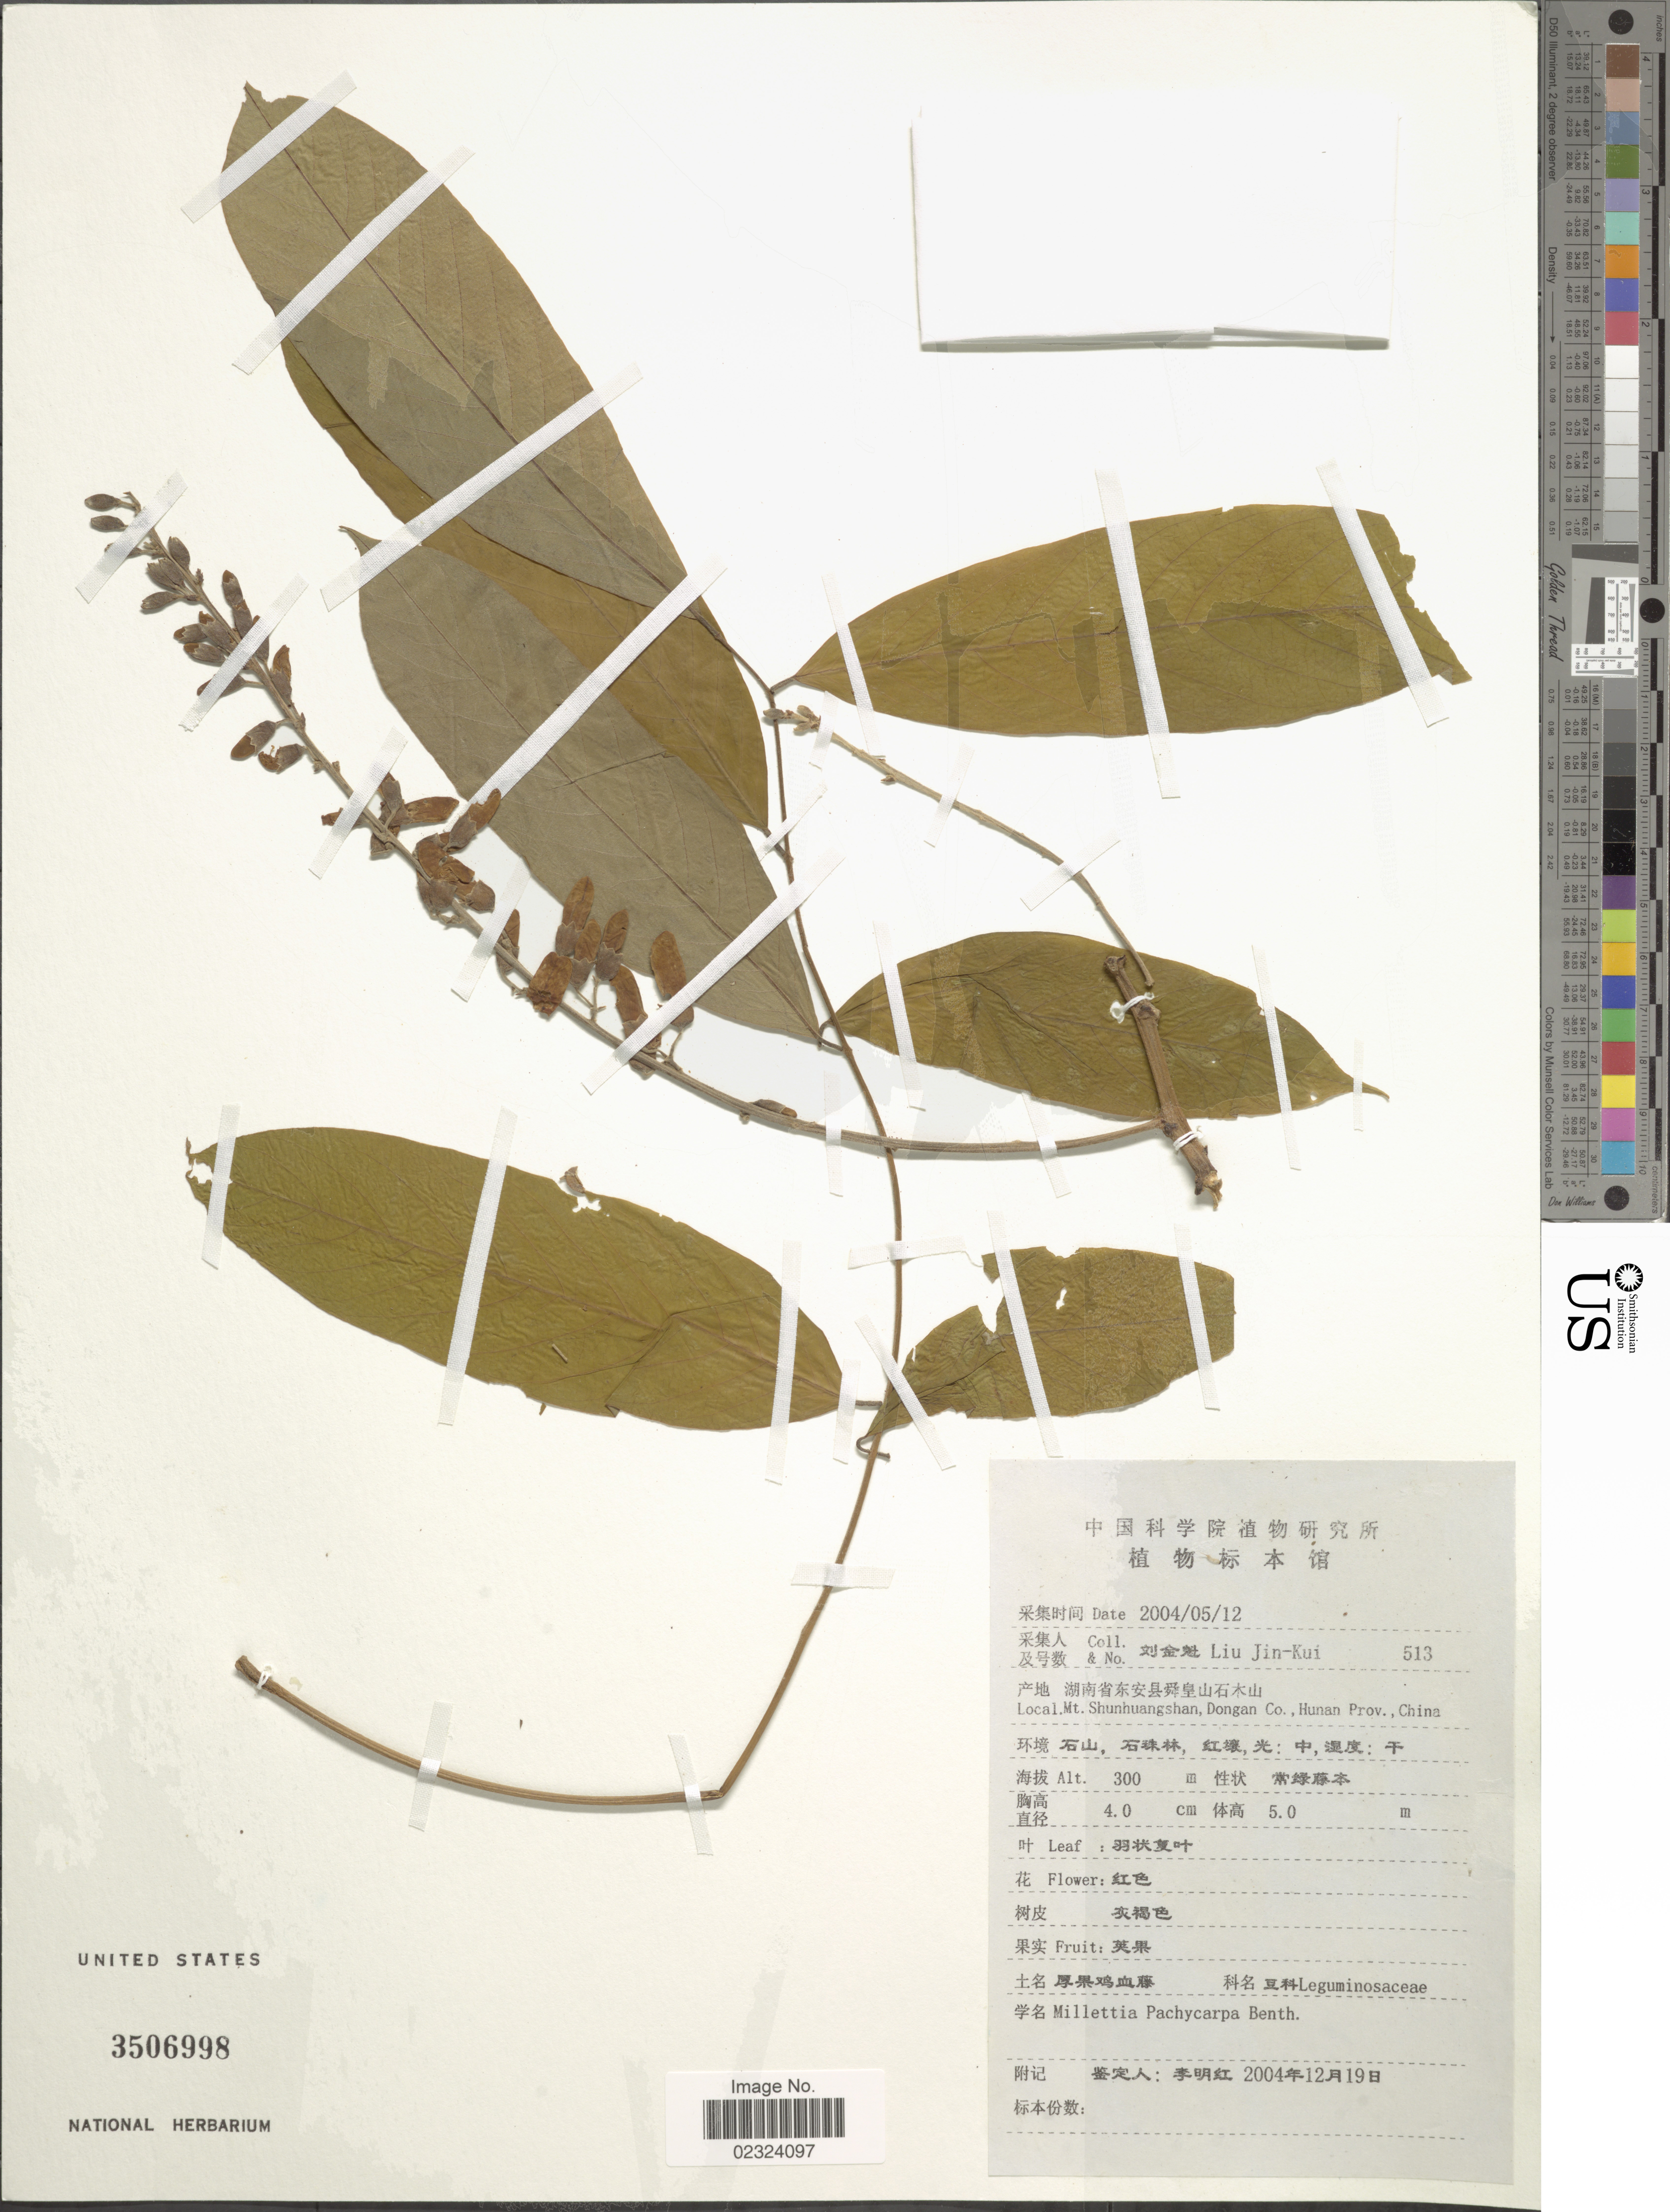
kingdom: Plantae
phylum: Tracheophyta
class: Magnoliopsida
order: Fabales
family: Fabaceae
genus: Millettia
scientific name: Millettia pachycarpa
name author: Benth.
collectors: Liu Jin-Kui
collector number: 513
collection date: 2004-05-12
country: China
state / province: Hunan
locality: Mt. Shunhuangshan, Dongan Co., Hunan Prov.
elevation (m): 300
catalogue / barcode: US 3506998